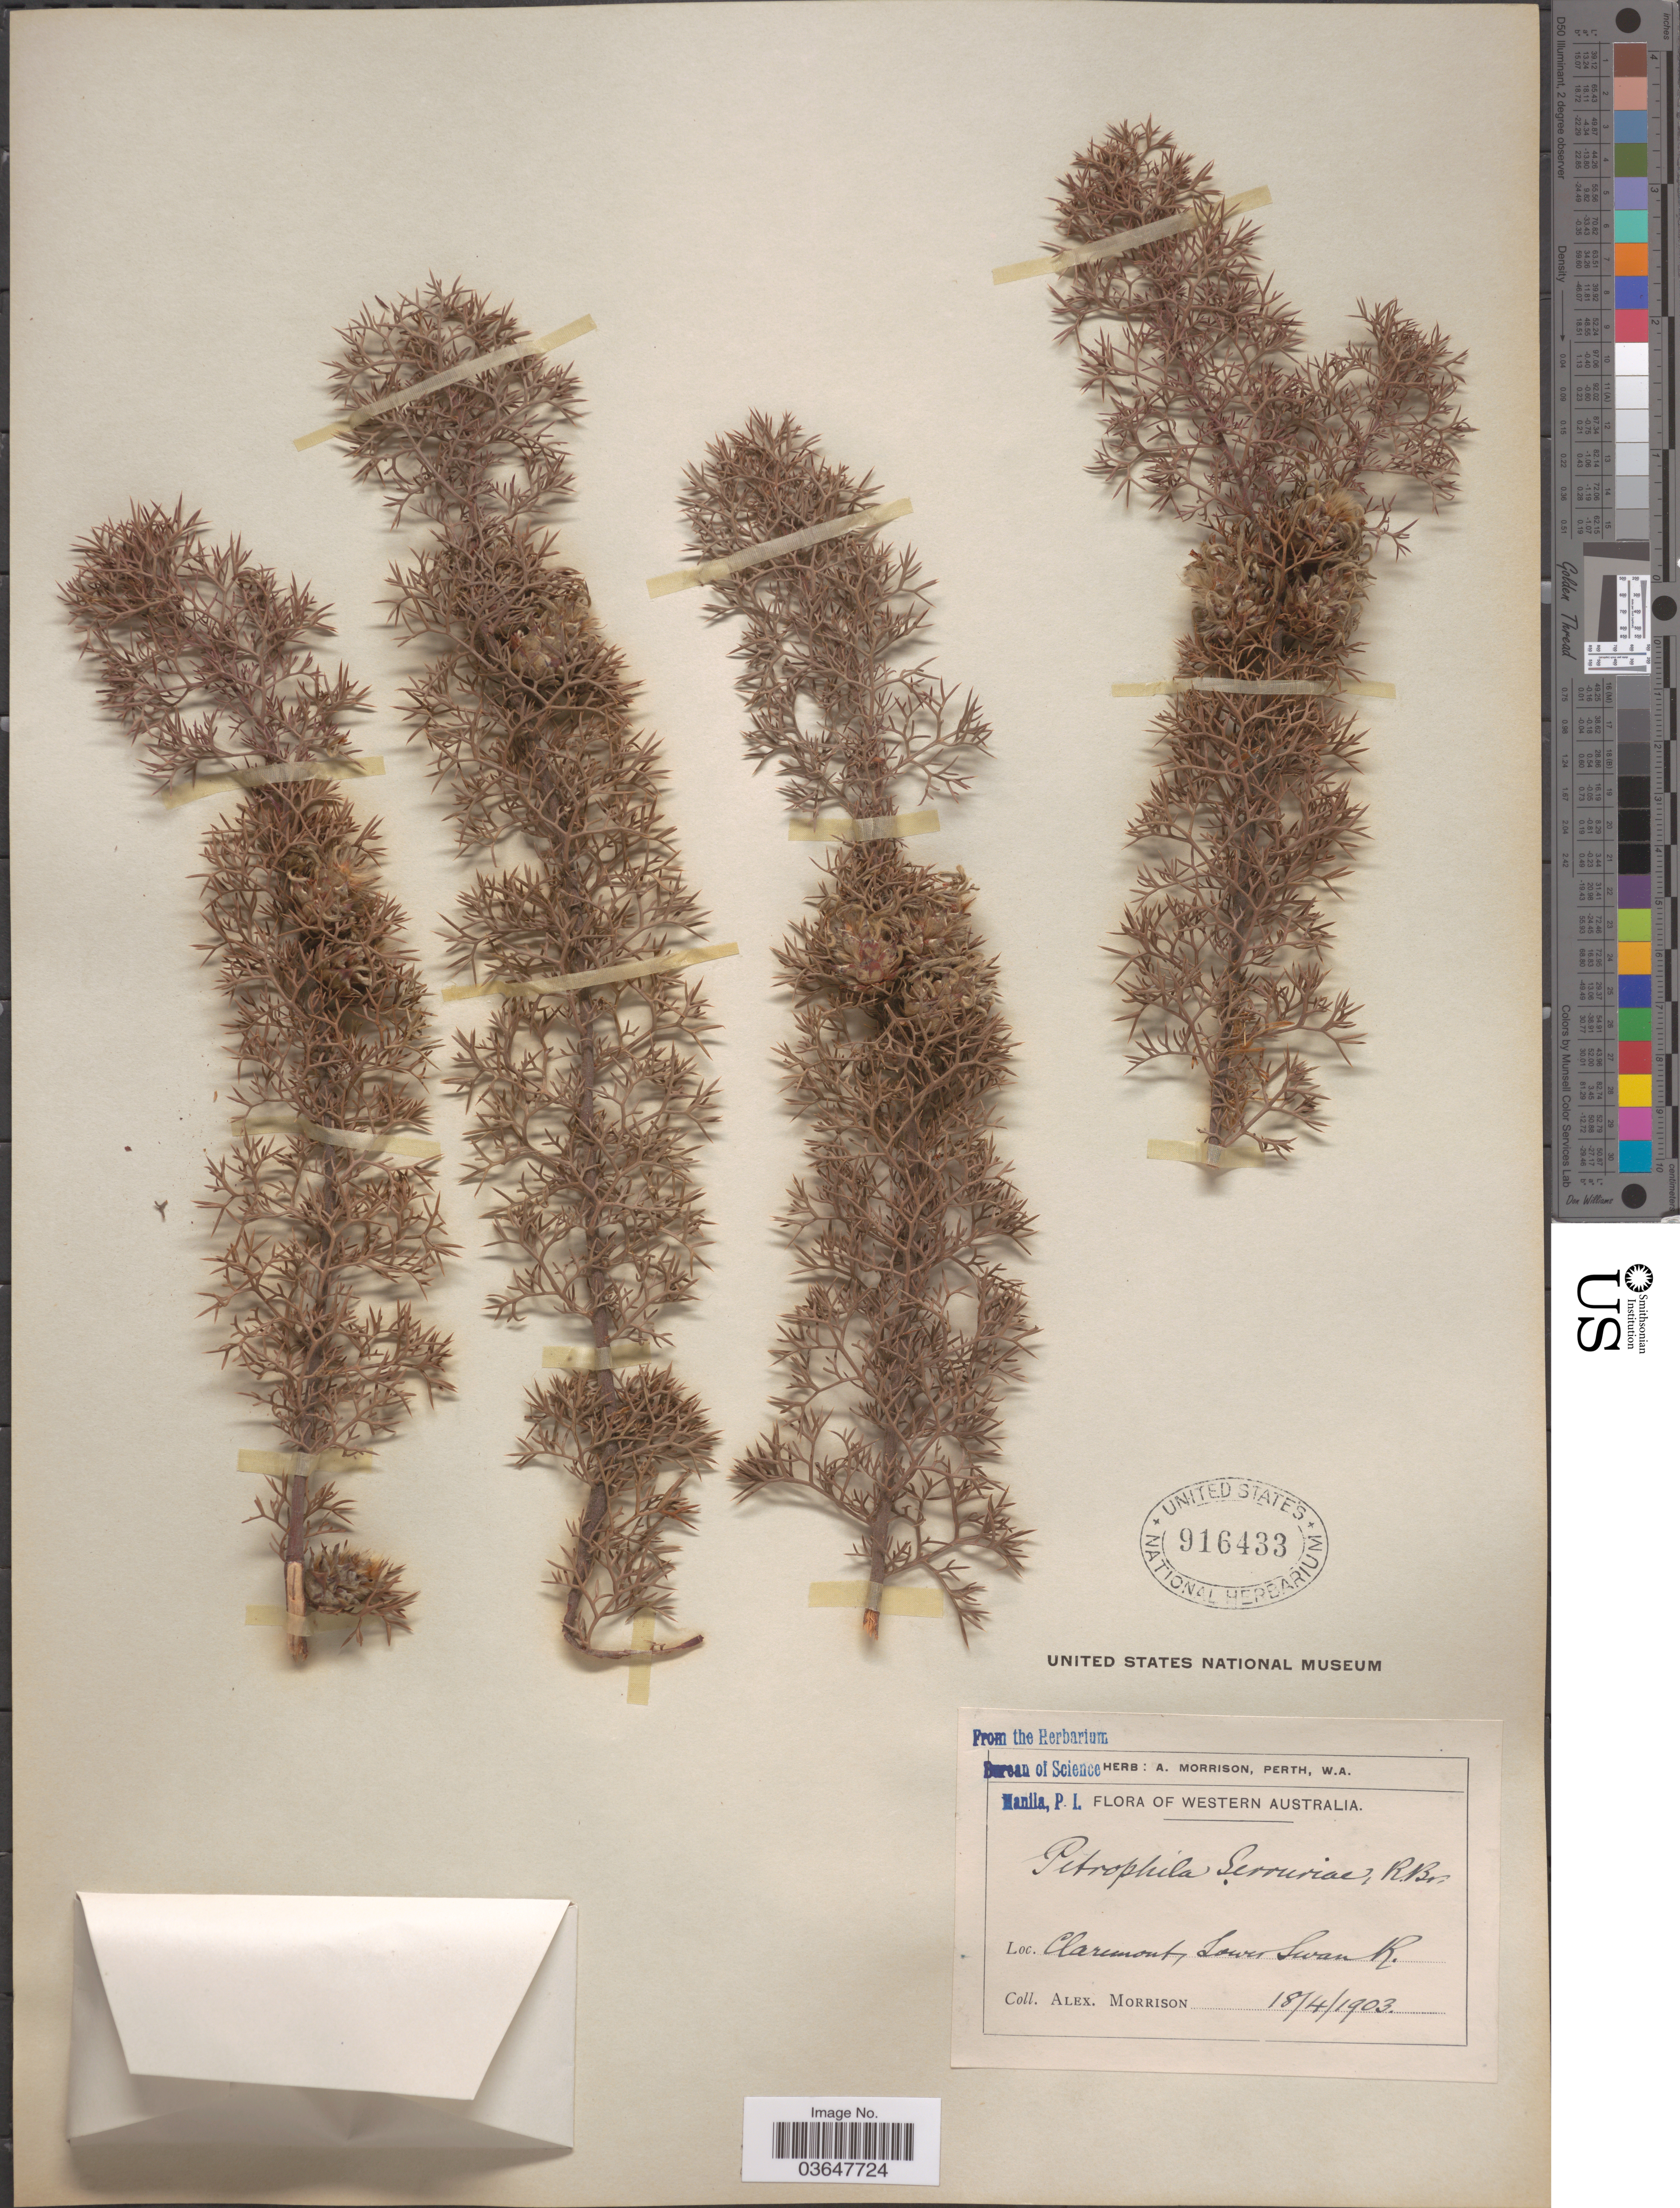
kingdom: Plantae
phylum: Tracheophyta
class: Magnoliopsida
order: Proteales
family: Proteaceae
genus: Petrophile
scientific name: Petrophile serruriae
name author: R. Br.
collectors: A. Morrison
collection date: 1903-04-18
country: Australia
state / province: Western Australia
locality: Claremont, Lower Swan R.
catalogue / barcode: US 916433